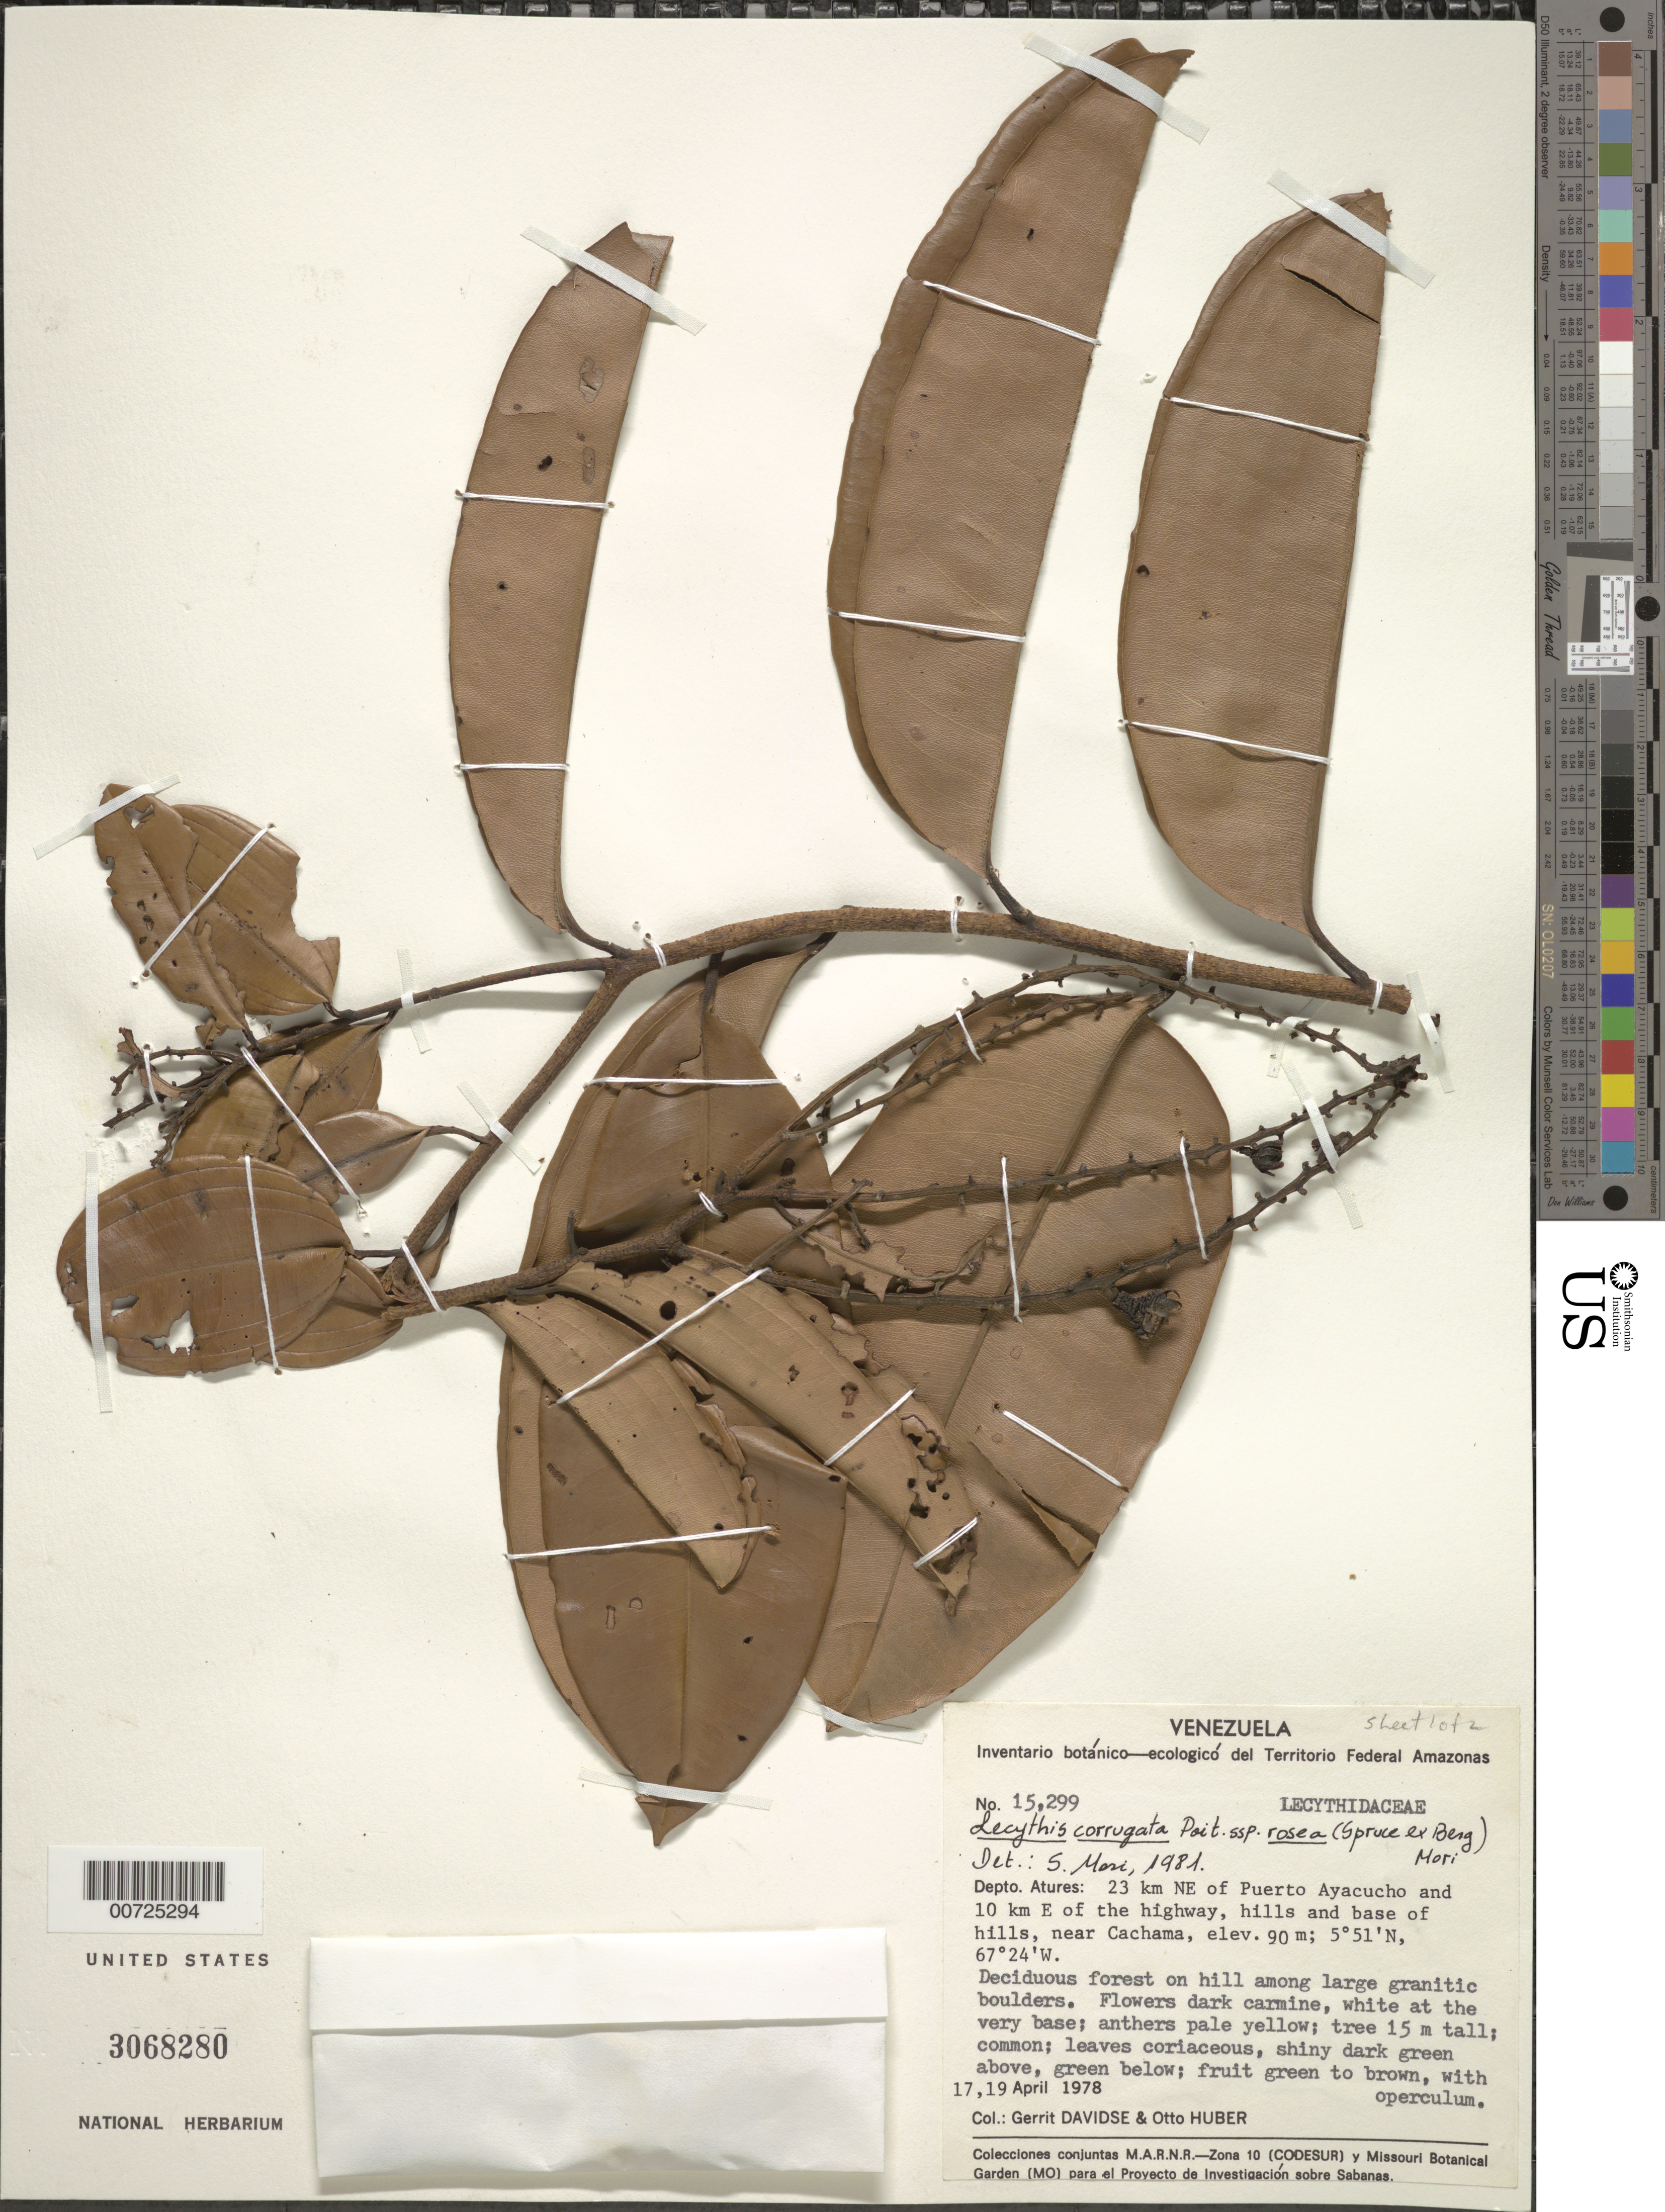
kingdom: Plantae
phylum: Tracheophyta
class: Magnoliopsida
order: Ericales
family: Lecythidaceae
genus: Lecythis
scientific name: Lecythis corrugata subsp. rosea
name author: (O. Berg) S.A. Mori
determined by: Mori, Scott A.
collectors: G. Davidse & O. Huber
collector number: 15299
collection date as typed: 17-Apr-78 and 19-Apr-78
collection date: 1978-04-17,1978-04-19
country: Venezuela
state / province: Amazonas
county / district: Atures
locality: Puerto Ayacucho, 23 km NE of, 10 km E of highway to El Burro, near Cachama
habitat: Deciduous forest on hill among large granitic boulders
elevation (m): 90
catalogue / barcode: US 3068280